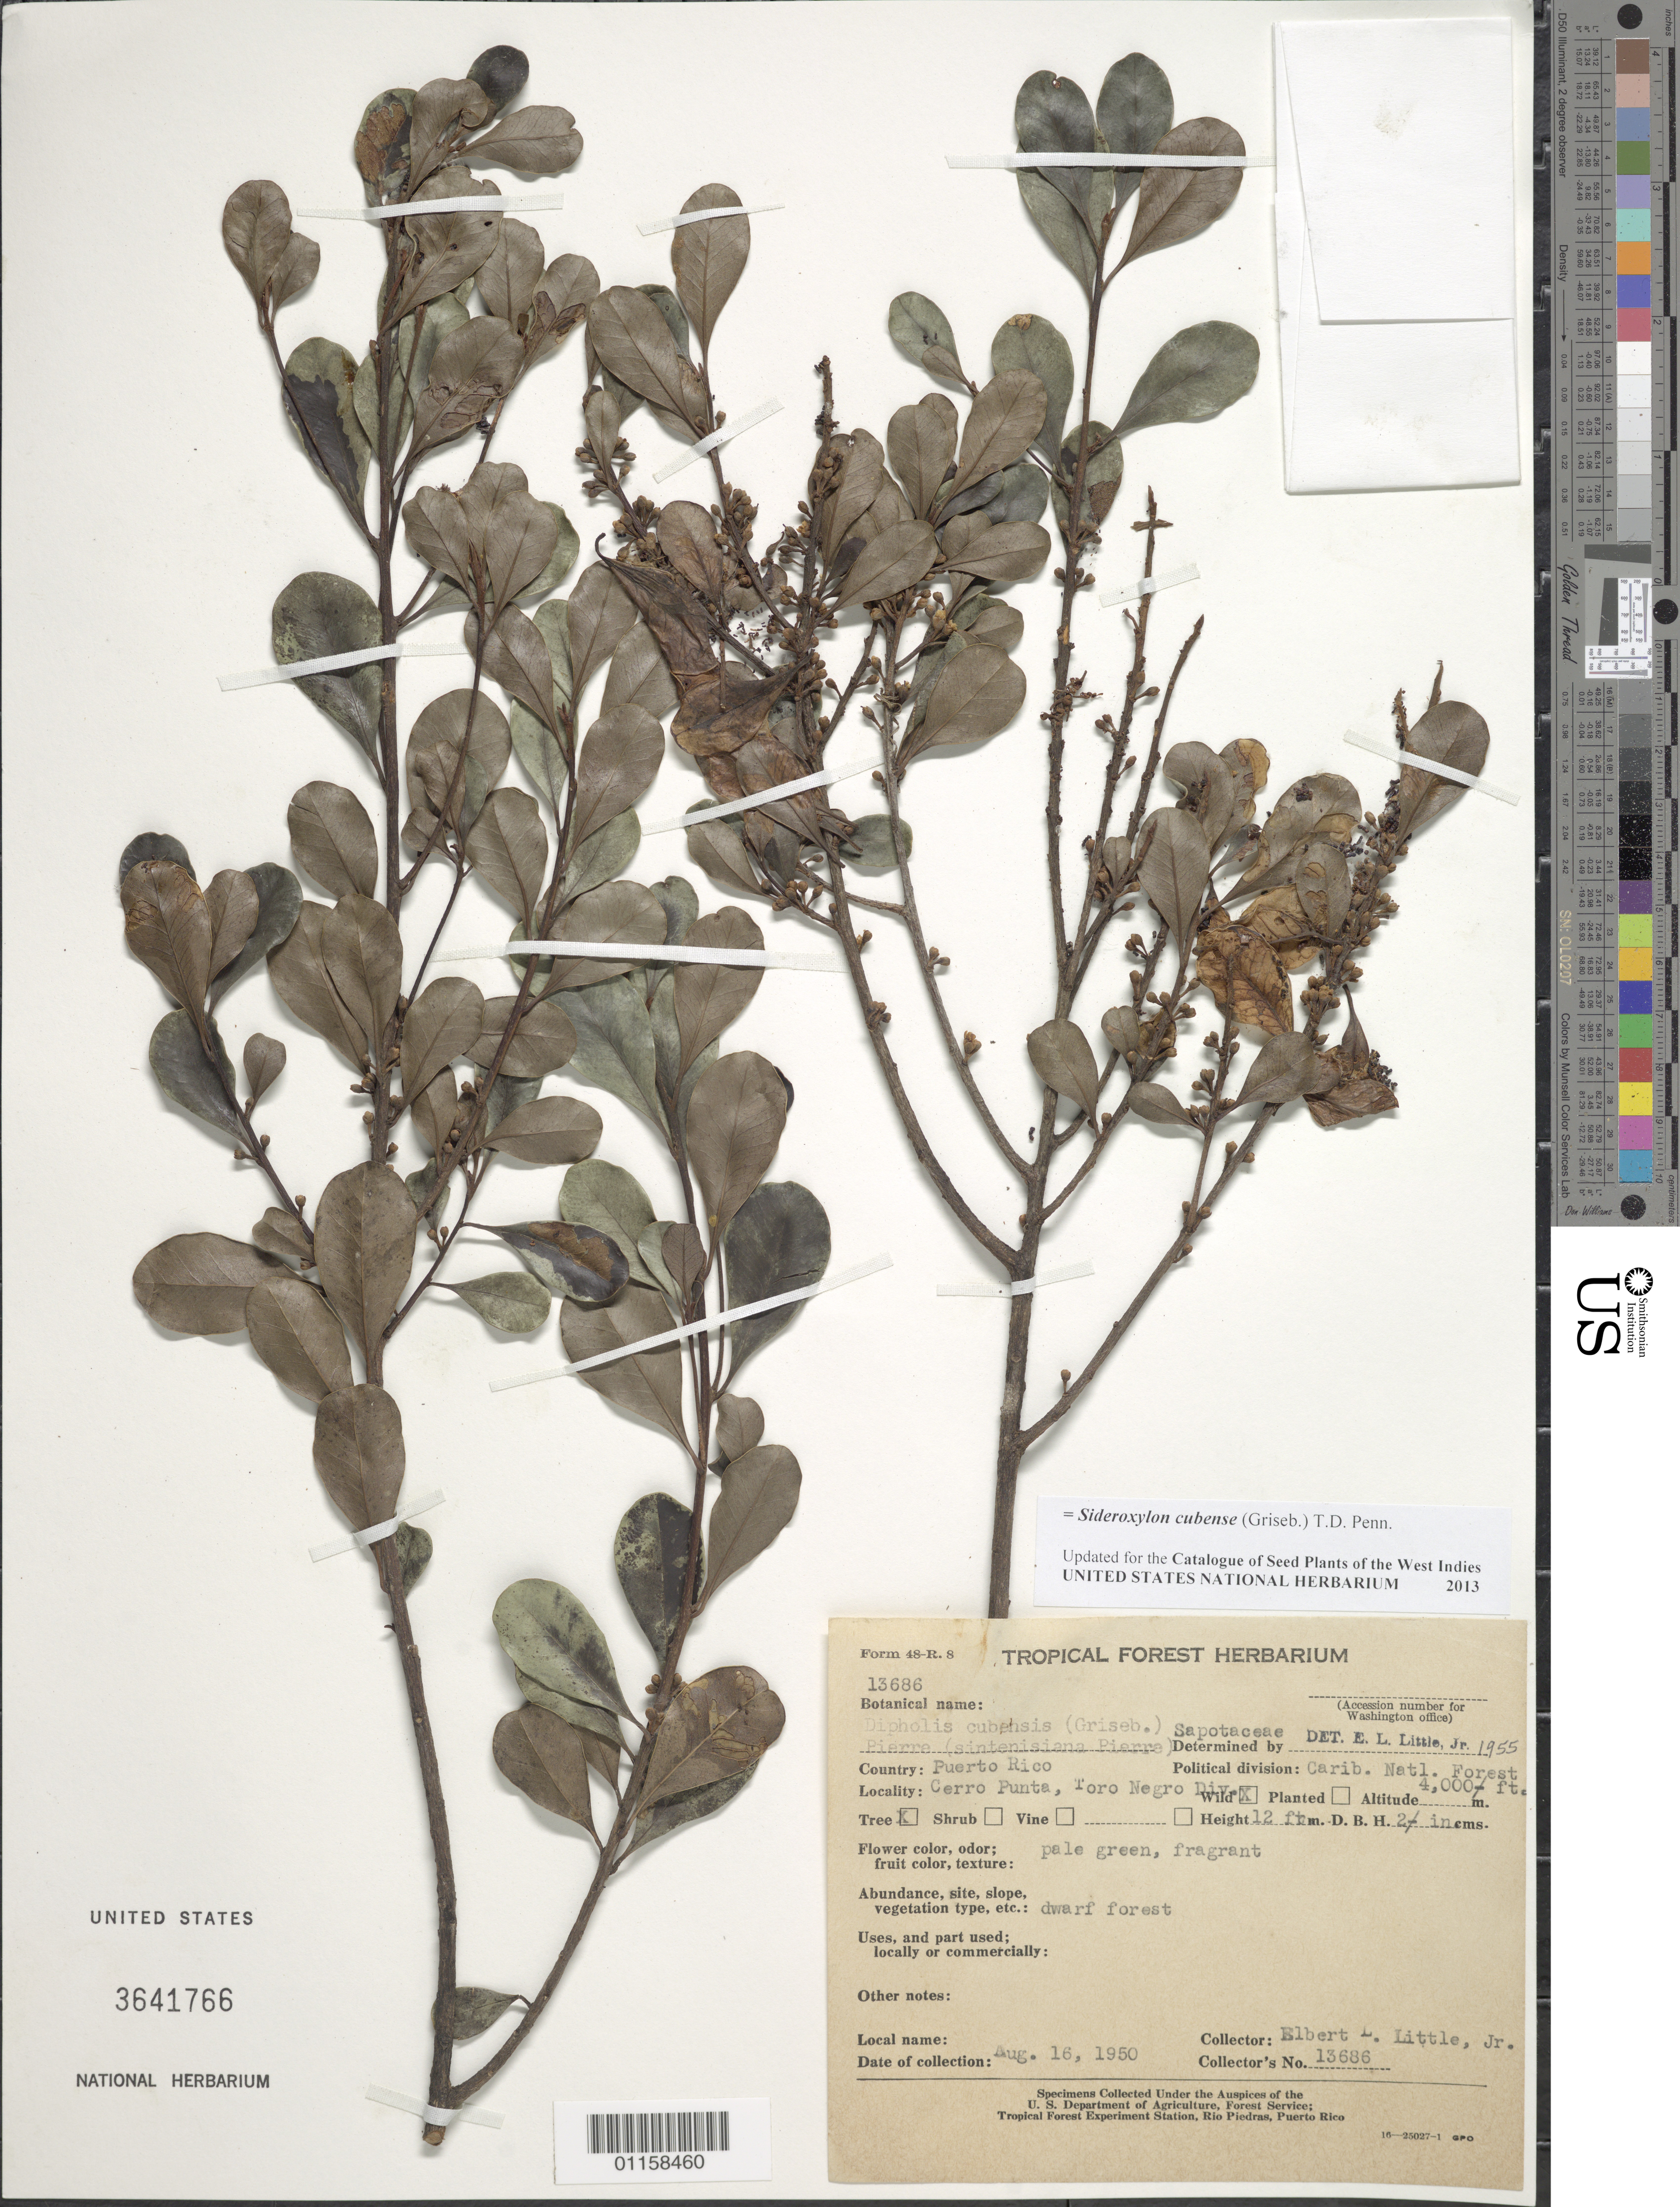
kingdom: Plantae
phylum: Tracheophyta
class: Magnoliopsida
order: Ericales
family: Sapotaceae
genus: Sideroxylon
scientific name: Sideroxylon cubense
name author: (Griseb.) T.D. Penn.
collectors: E. L. Little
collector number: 13686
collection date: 1950-08-16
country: Puerto Rico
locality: Carib. Natl. Forest, Cerro Punta, Toro Negro Division.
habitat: Dwarf forest.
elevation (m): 1219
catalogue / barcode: US 3641766